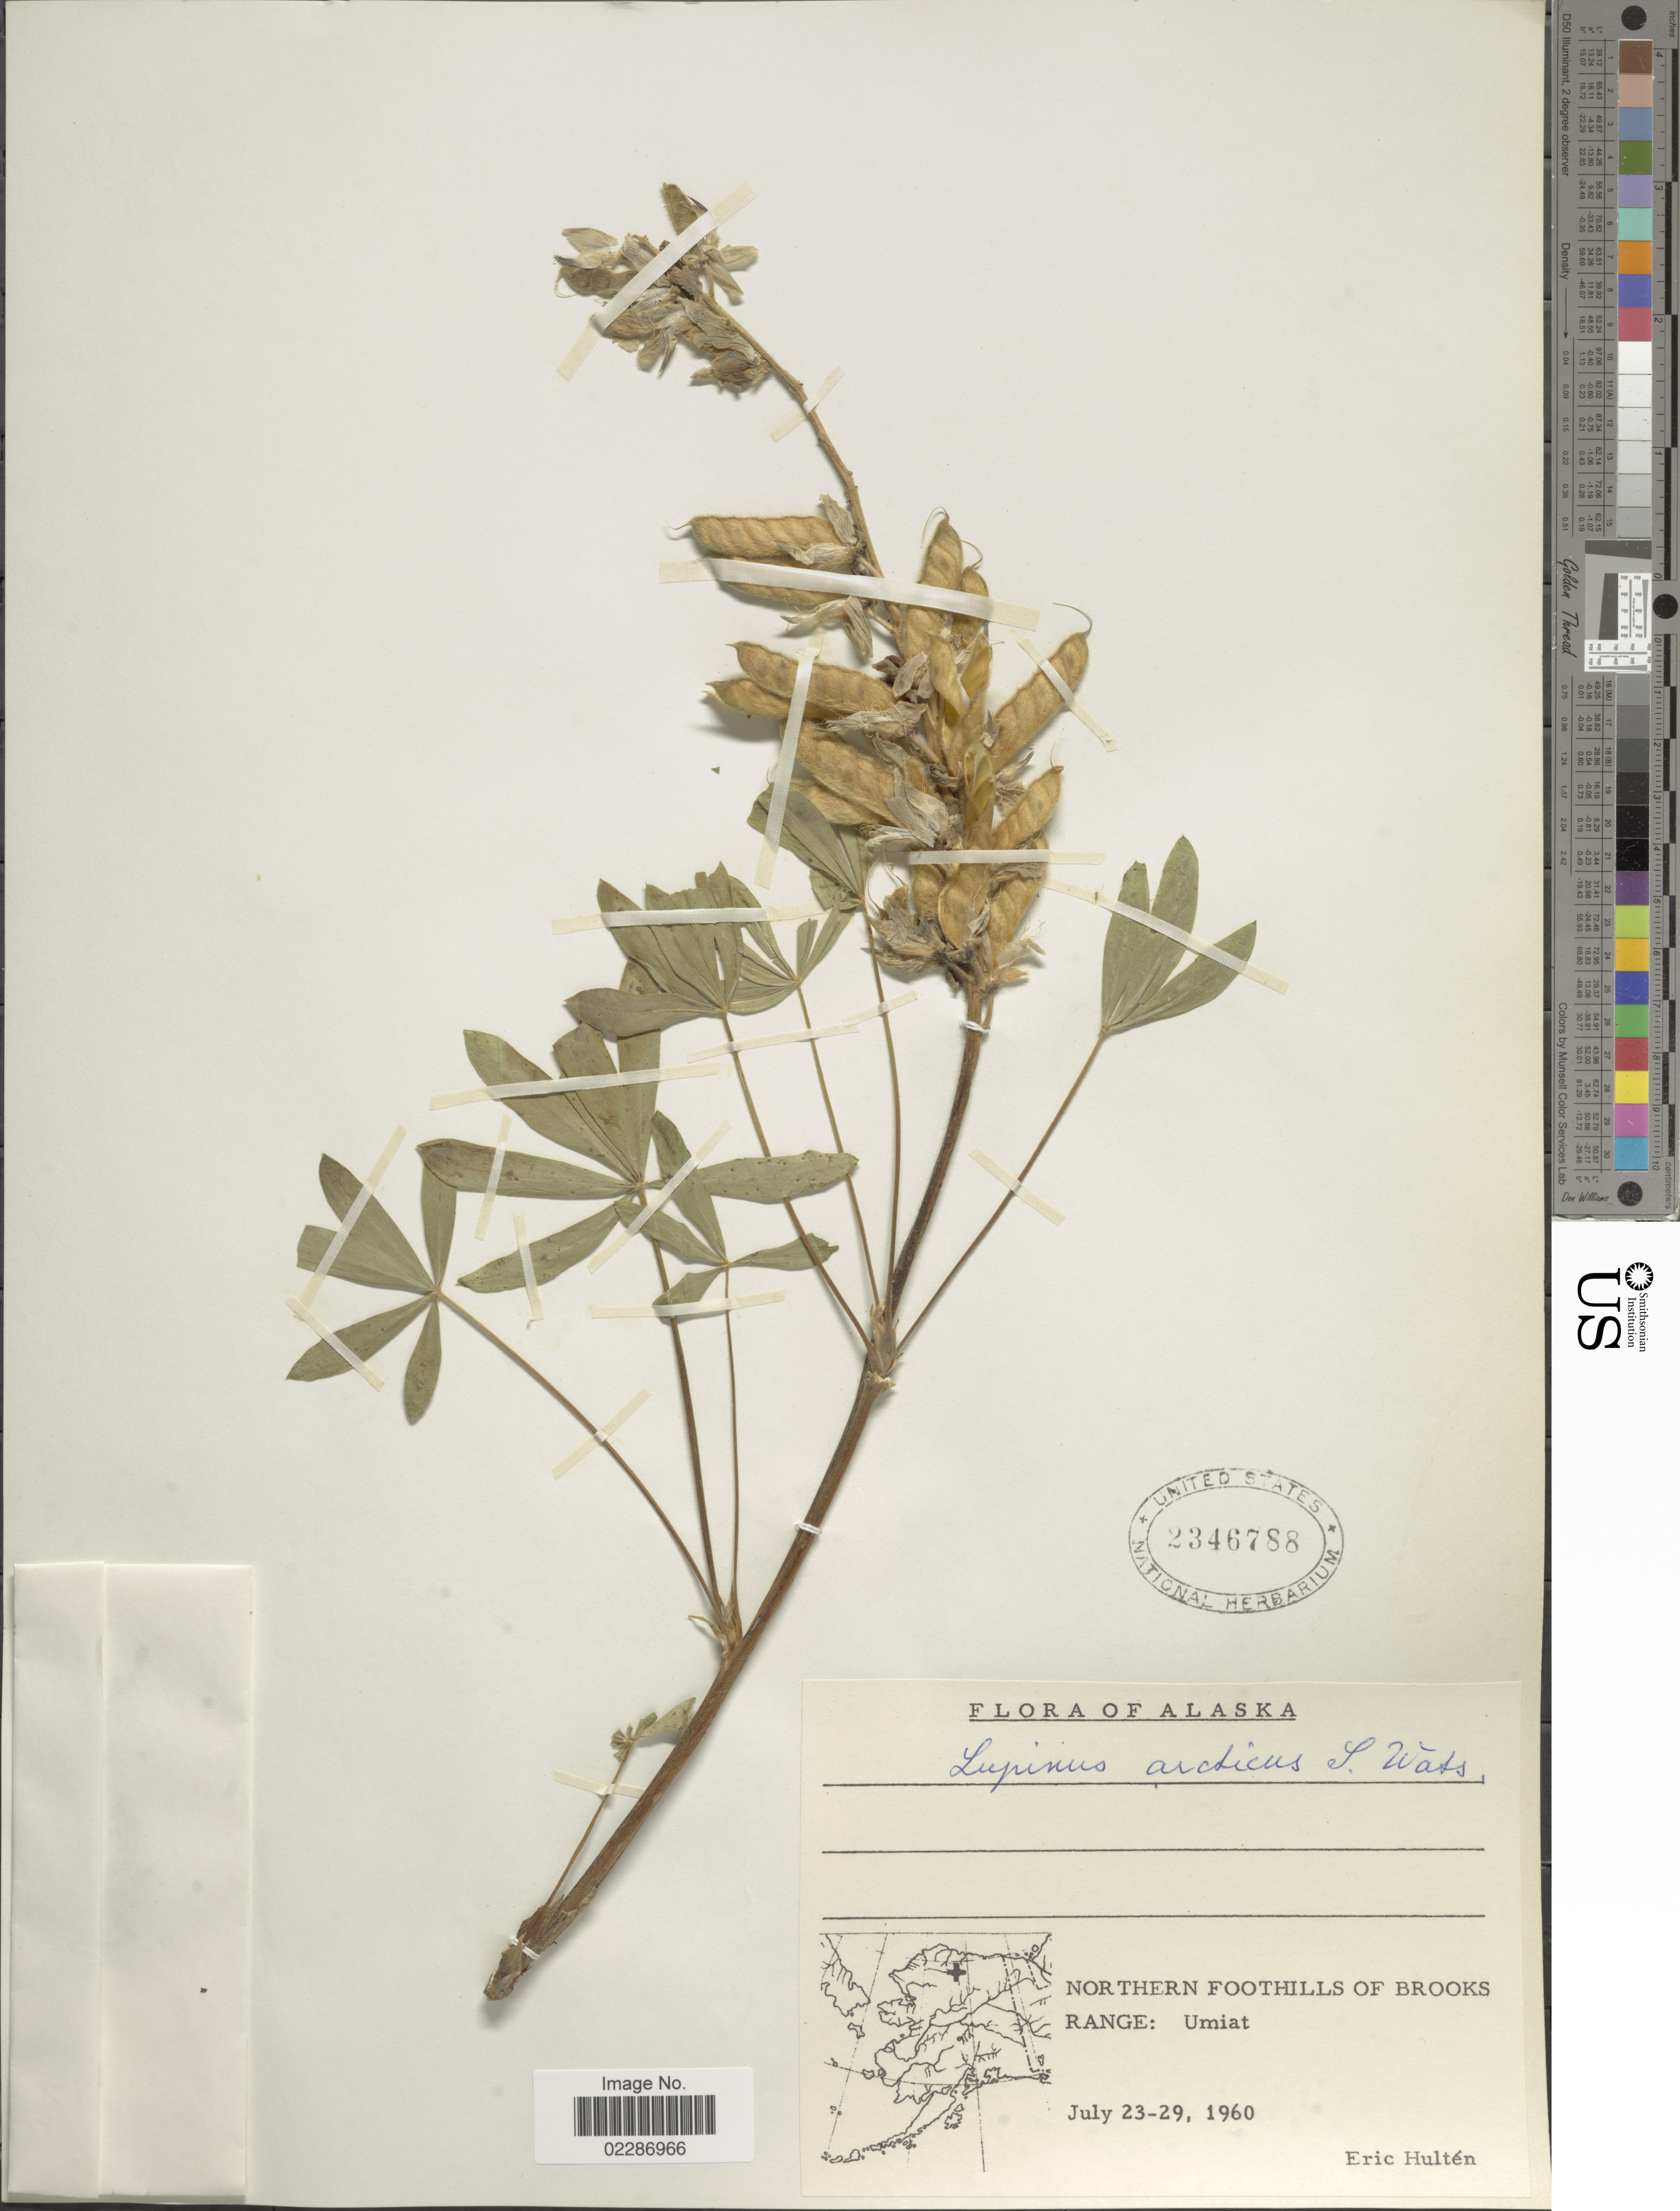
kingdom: Plantae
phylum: Tracheophyta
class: Magnoliopsida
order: Fabales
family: Fabaceae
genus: Lupinus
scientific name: Lupinus arcticus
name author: S. Watson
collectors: E. G. Hultén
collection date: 1960-07-23/1960-07-29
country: United States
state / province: Alaska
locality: Northern foothills of Brooks Range: Umiat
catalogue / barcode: US 2346788